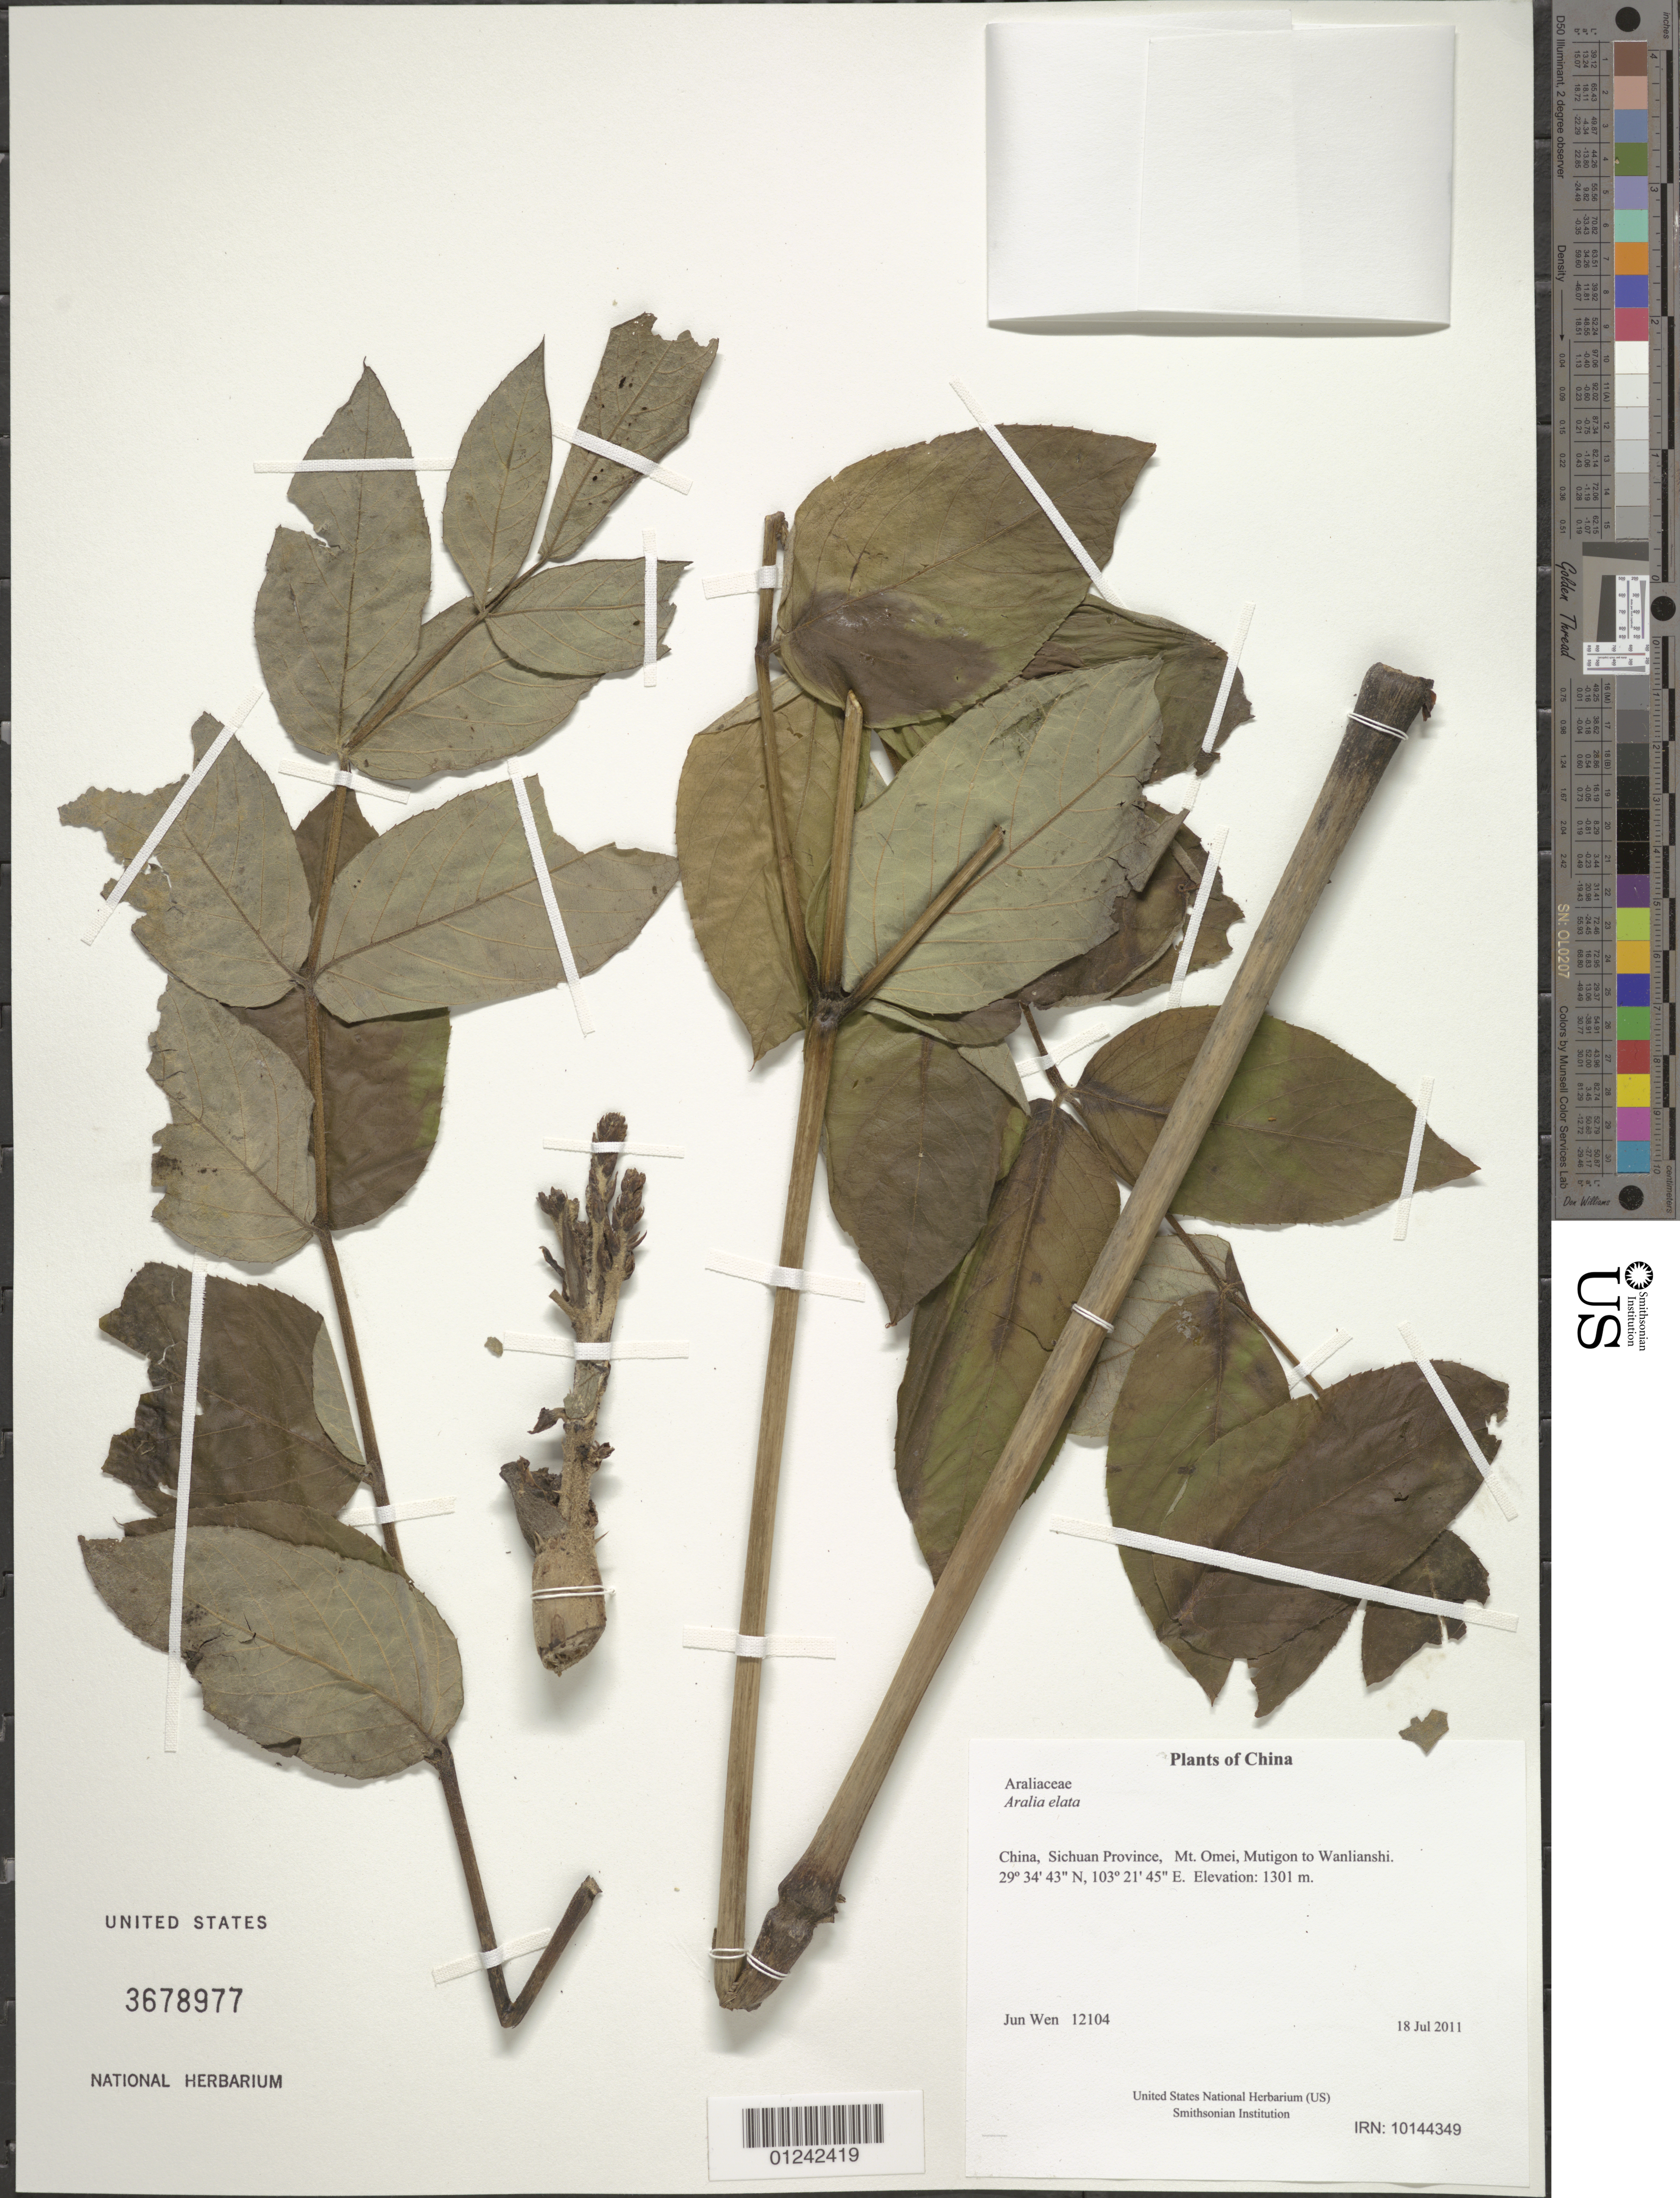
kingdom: Plantae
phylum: Tracheophyta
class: Magnoliopsida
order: Apiales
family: Araliaceae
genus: Aralia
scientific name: Aralia elata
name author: (Miq.) Seem.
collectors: J. Wen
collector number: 12104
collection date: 2011-07-18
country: China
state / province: Sichuan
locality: Mt. Omei, Mutigon to Wanlianshi.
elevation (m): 1301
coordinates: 29 34 42.9 N, 103 21 45 E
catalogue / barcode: US 3678977